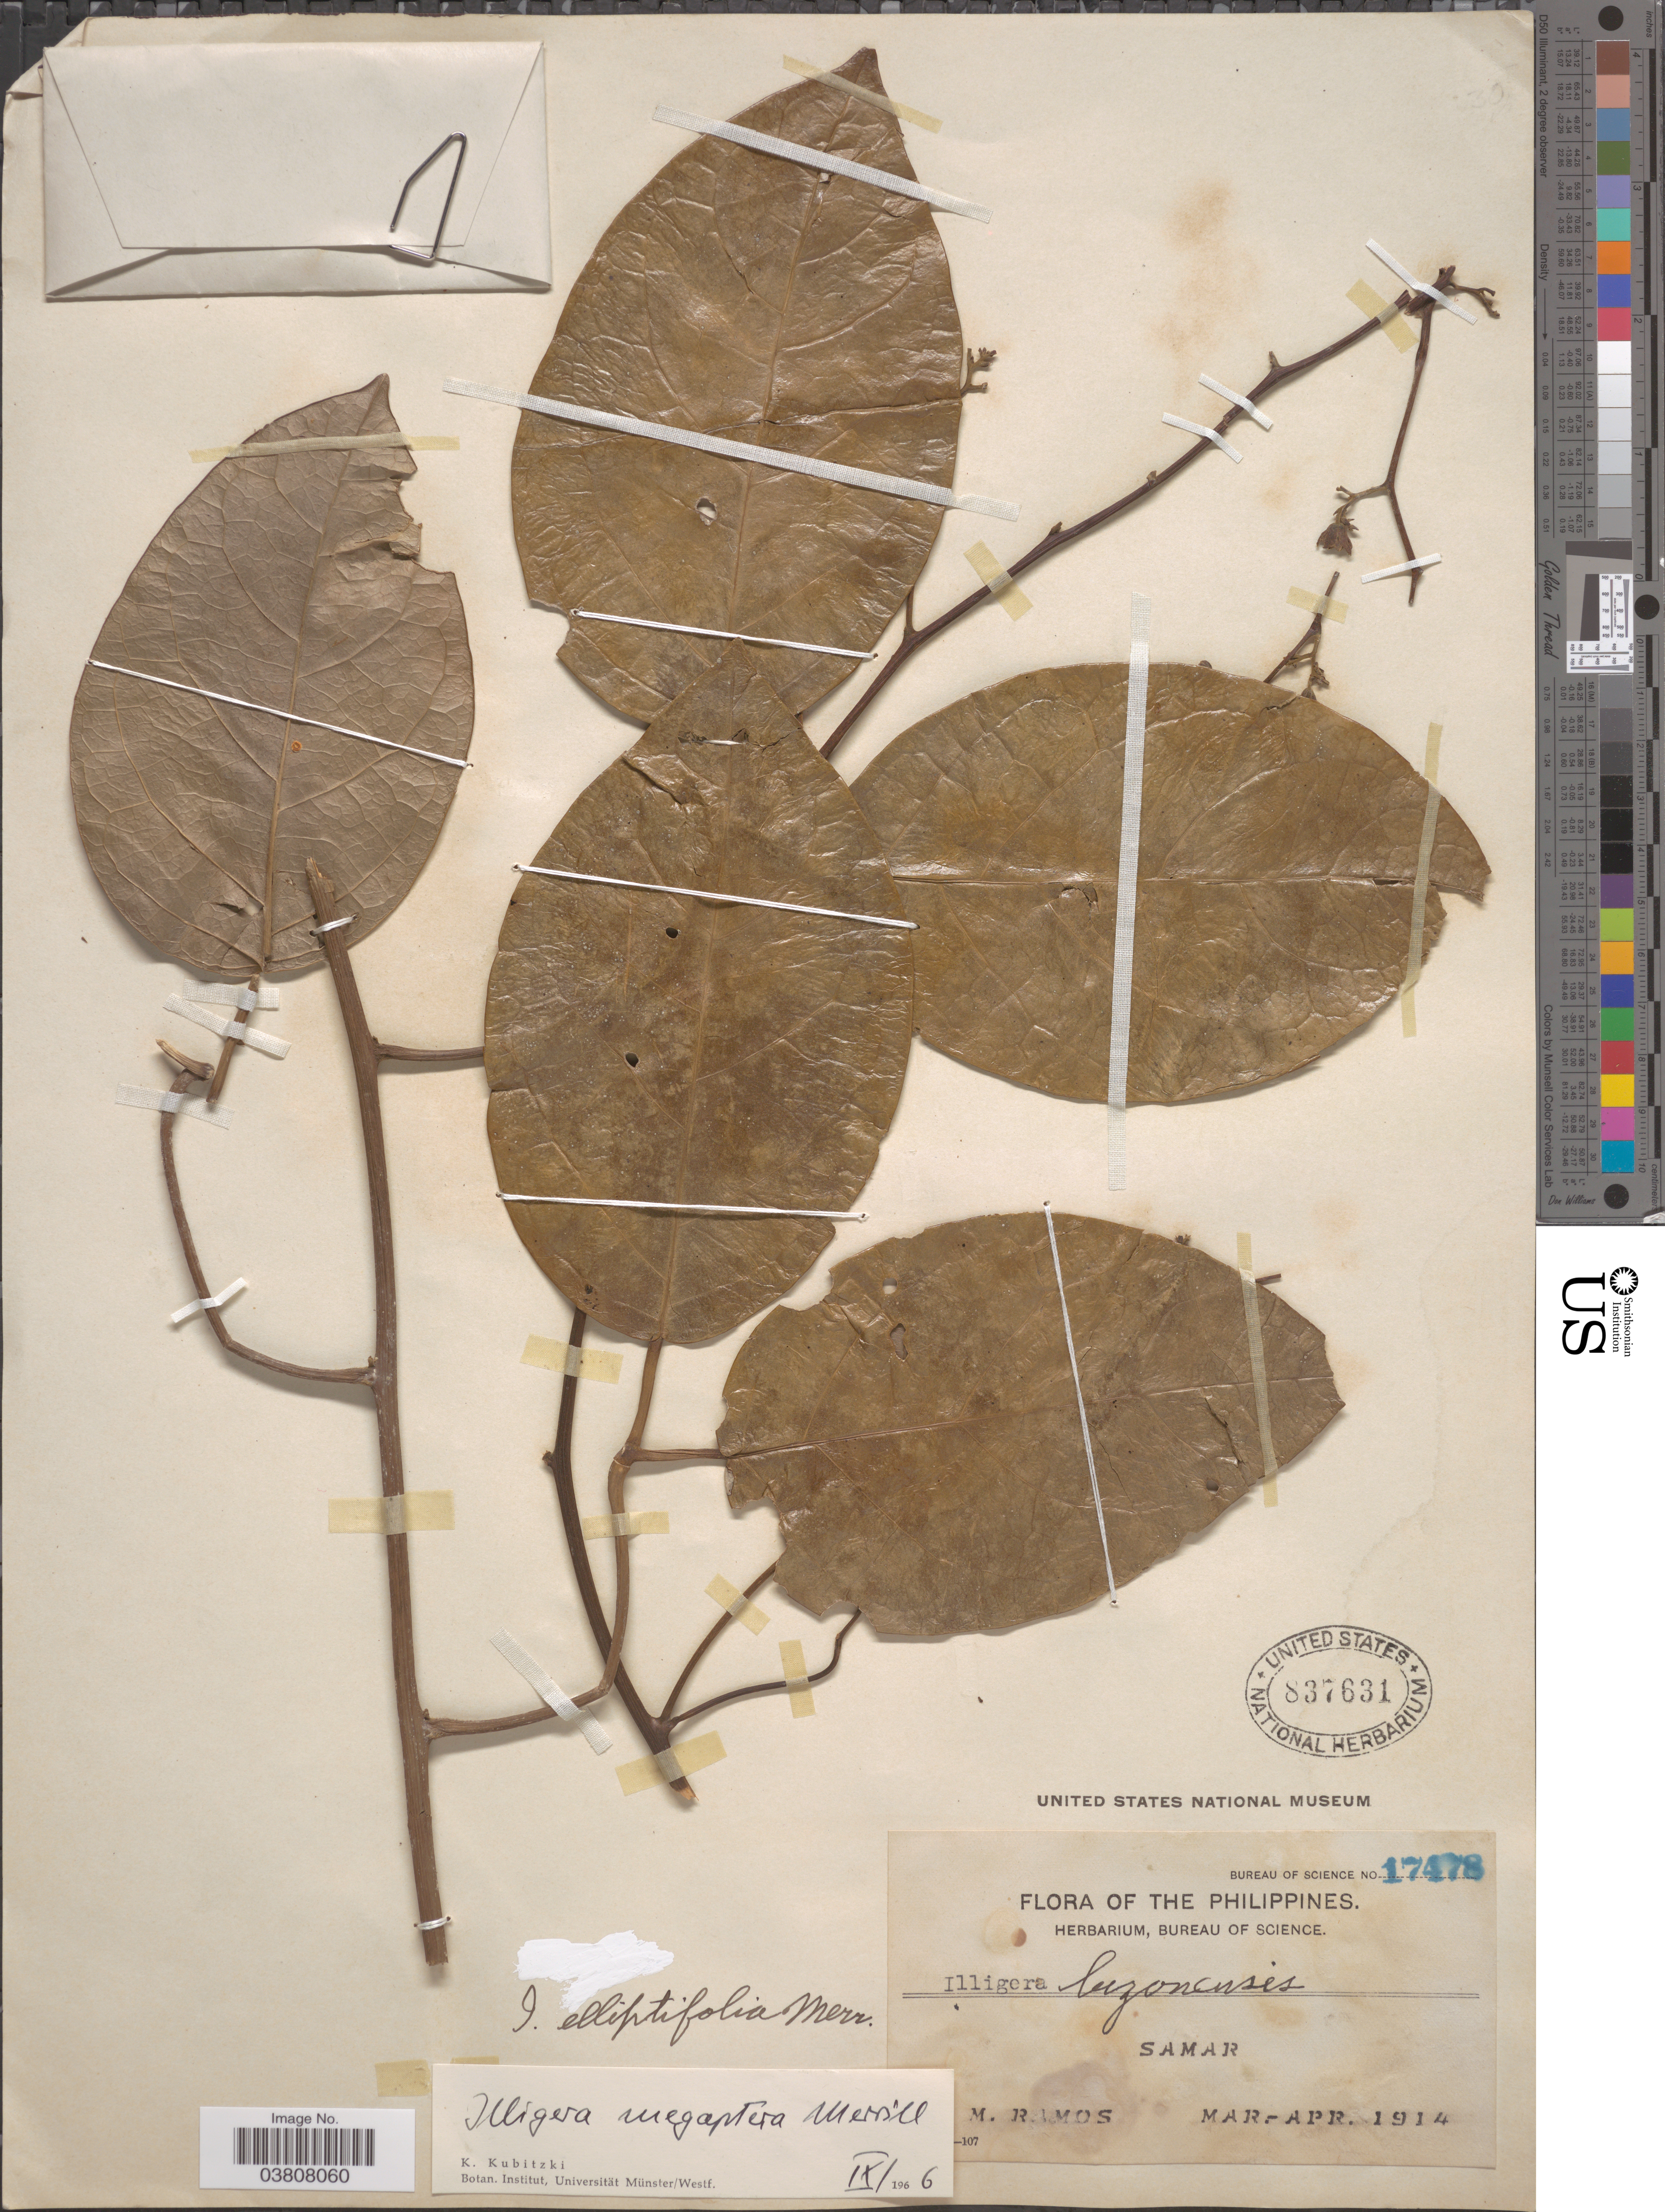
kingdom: Plantae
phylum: Tracheophyta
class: Magnoliopsida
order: Laurales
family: Hernandiaceae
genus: Illigera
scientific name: Illigera megaptera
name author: Merr.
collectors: M. Ramos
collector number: Bureau of Science 17478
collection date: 1914-03/1914-04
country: Philippines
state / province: Eastern Visayas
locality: Samar.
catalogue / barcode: US 837631